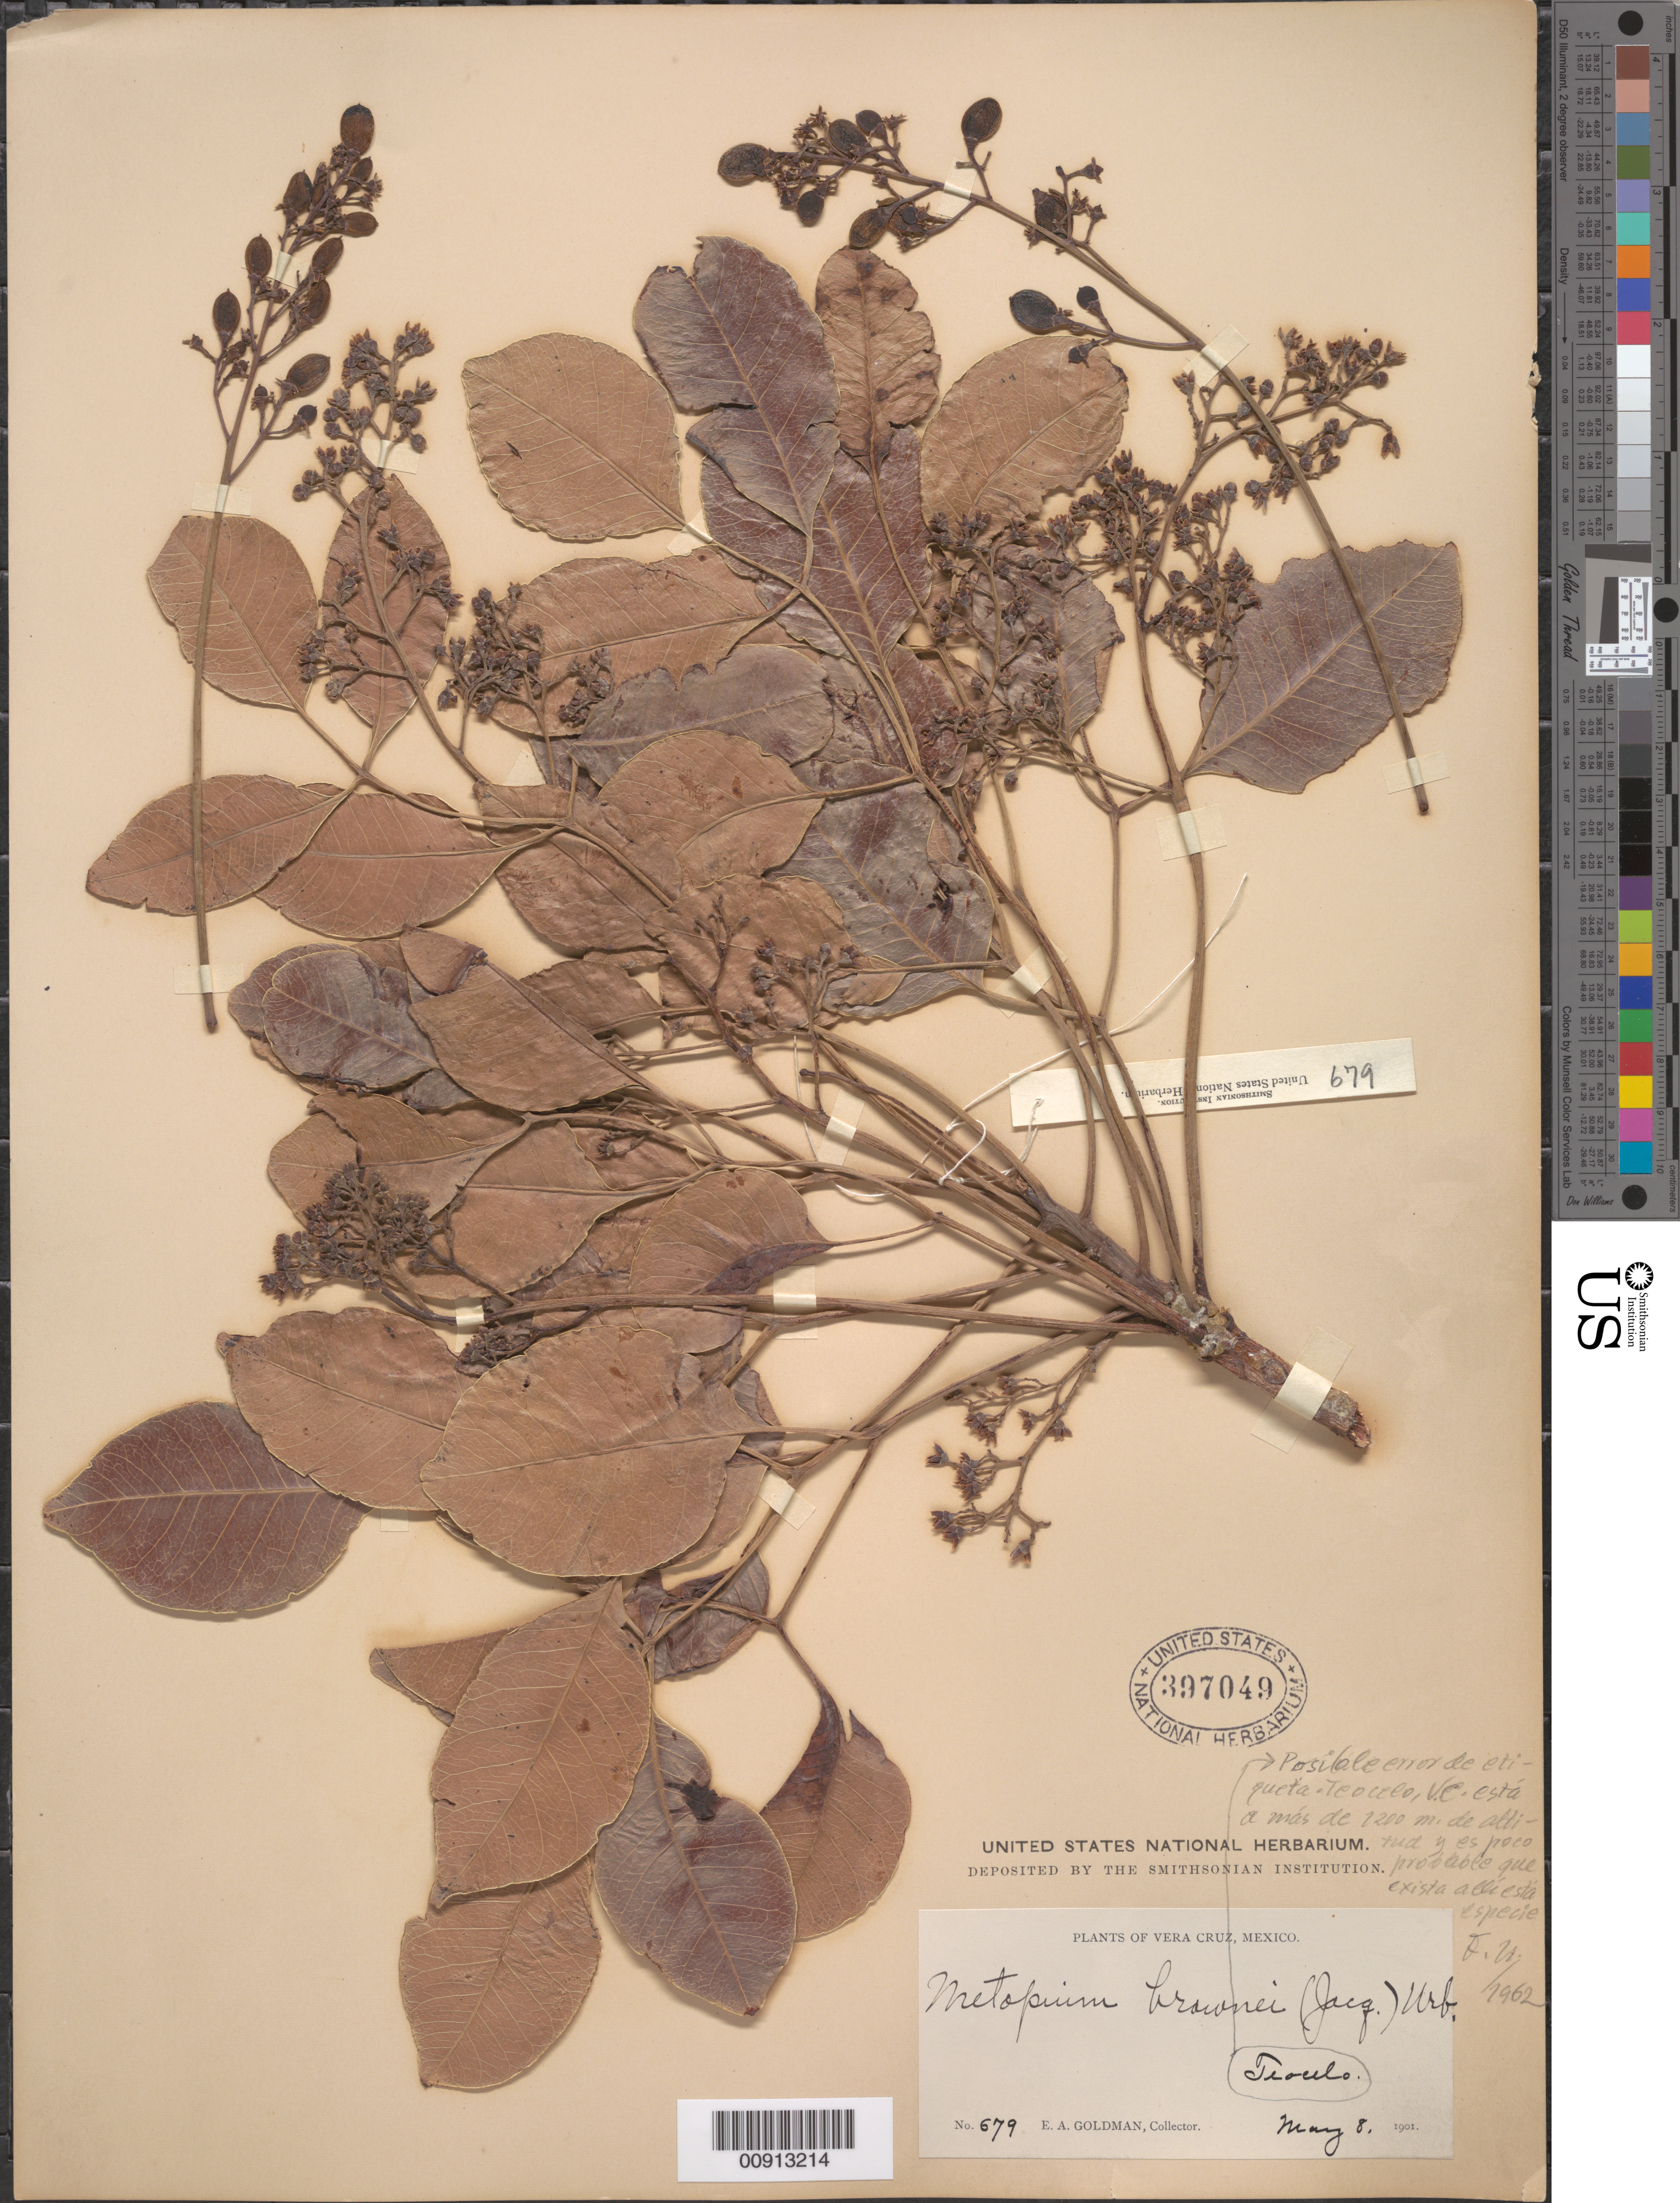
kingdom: Plantae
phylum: Tracheophyta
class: Magnoliopsida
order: Sapindales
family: Anacardiaceae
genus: Metopium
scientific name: Metopium brownei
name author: (Jacq.) Urb.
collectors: E. A. Goldman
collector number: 679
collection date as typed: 08 May 1901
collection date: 1901-05-08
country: Mexico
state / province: Veracruz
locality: Teocelo, Veracruz.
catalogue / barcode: US 397049